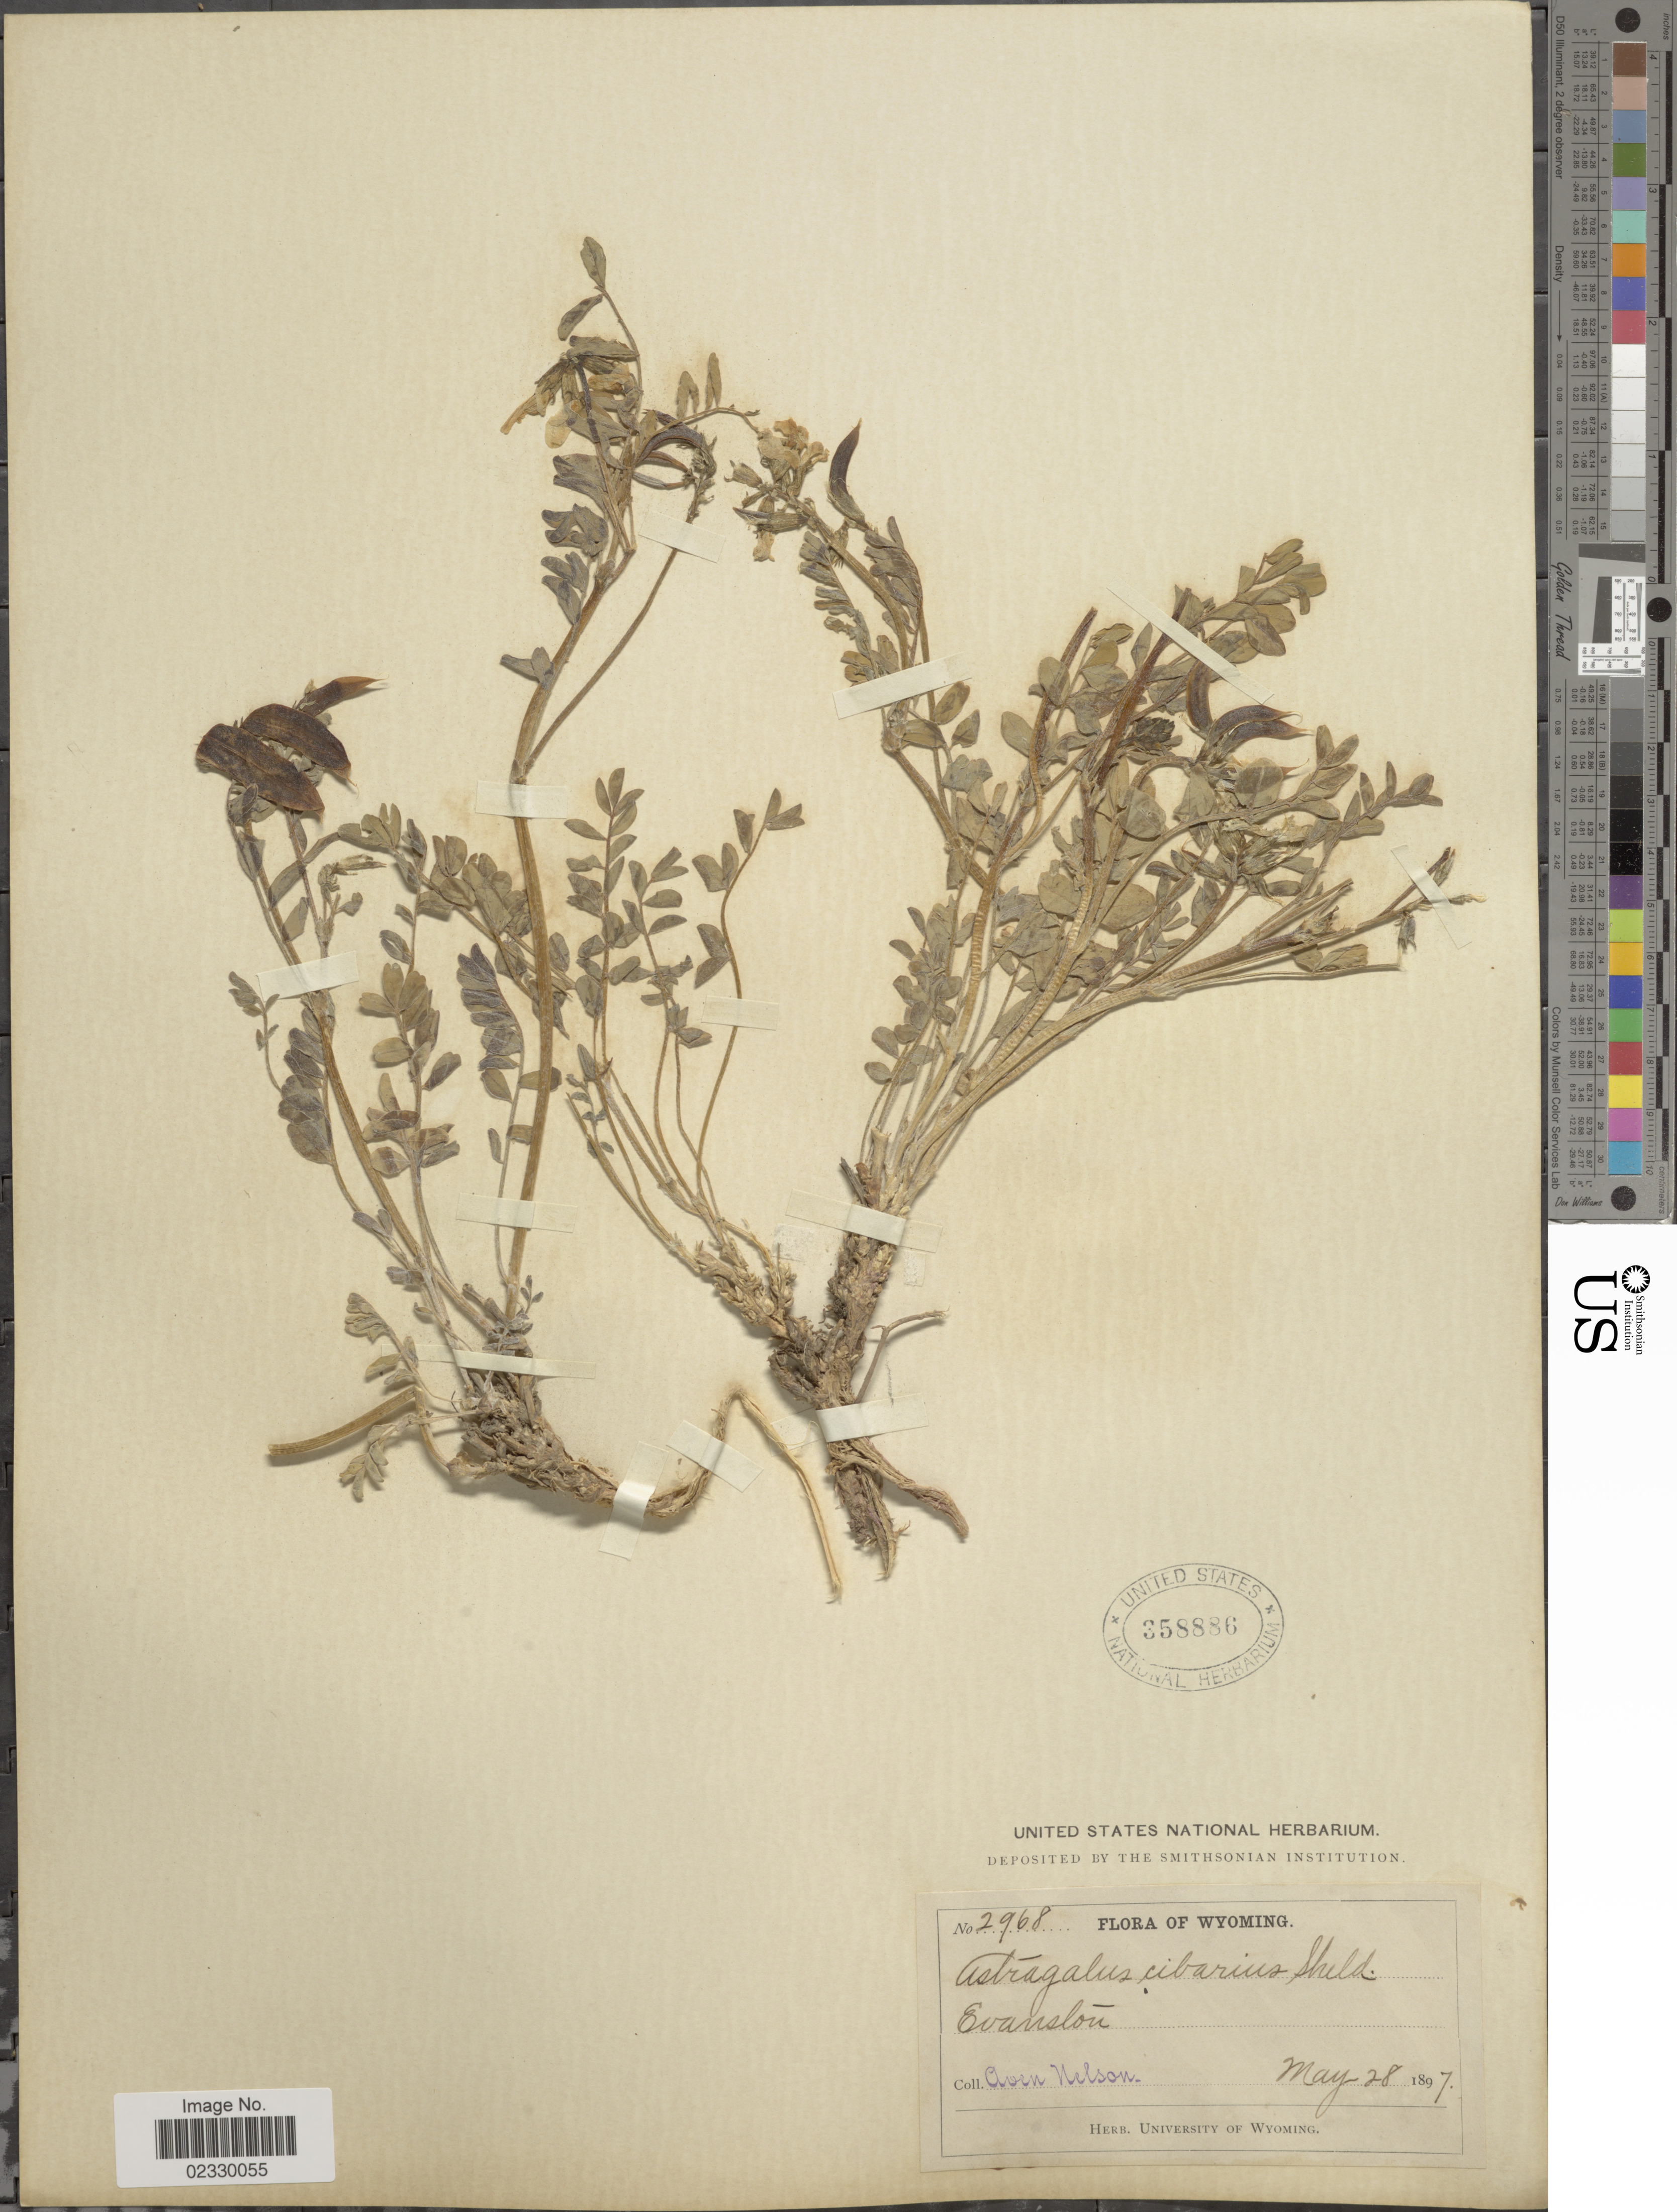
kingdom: Plantae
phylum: Tracheophyta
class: Magnoliopsida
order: Fabales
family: Fabaceae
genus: Astragalus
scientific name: Astragalus cibarius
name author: E. Sheld.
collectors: A. Nelson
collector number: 2968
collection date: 1897-05-28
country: United States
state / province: Wyoming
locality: Evanston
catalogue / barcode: US 358886